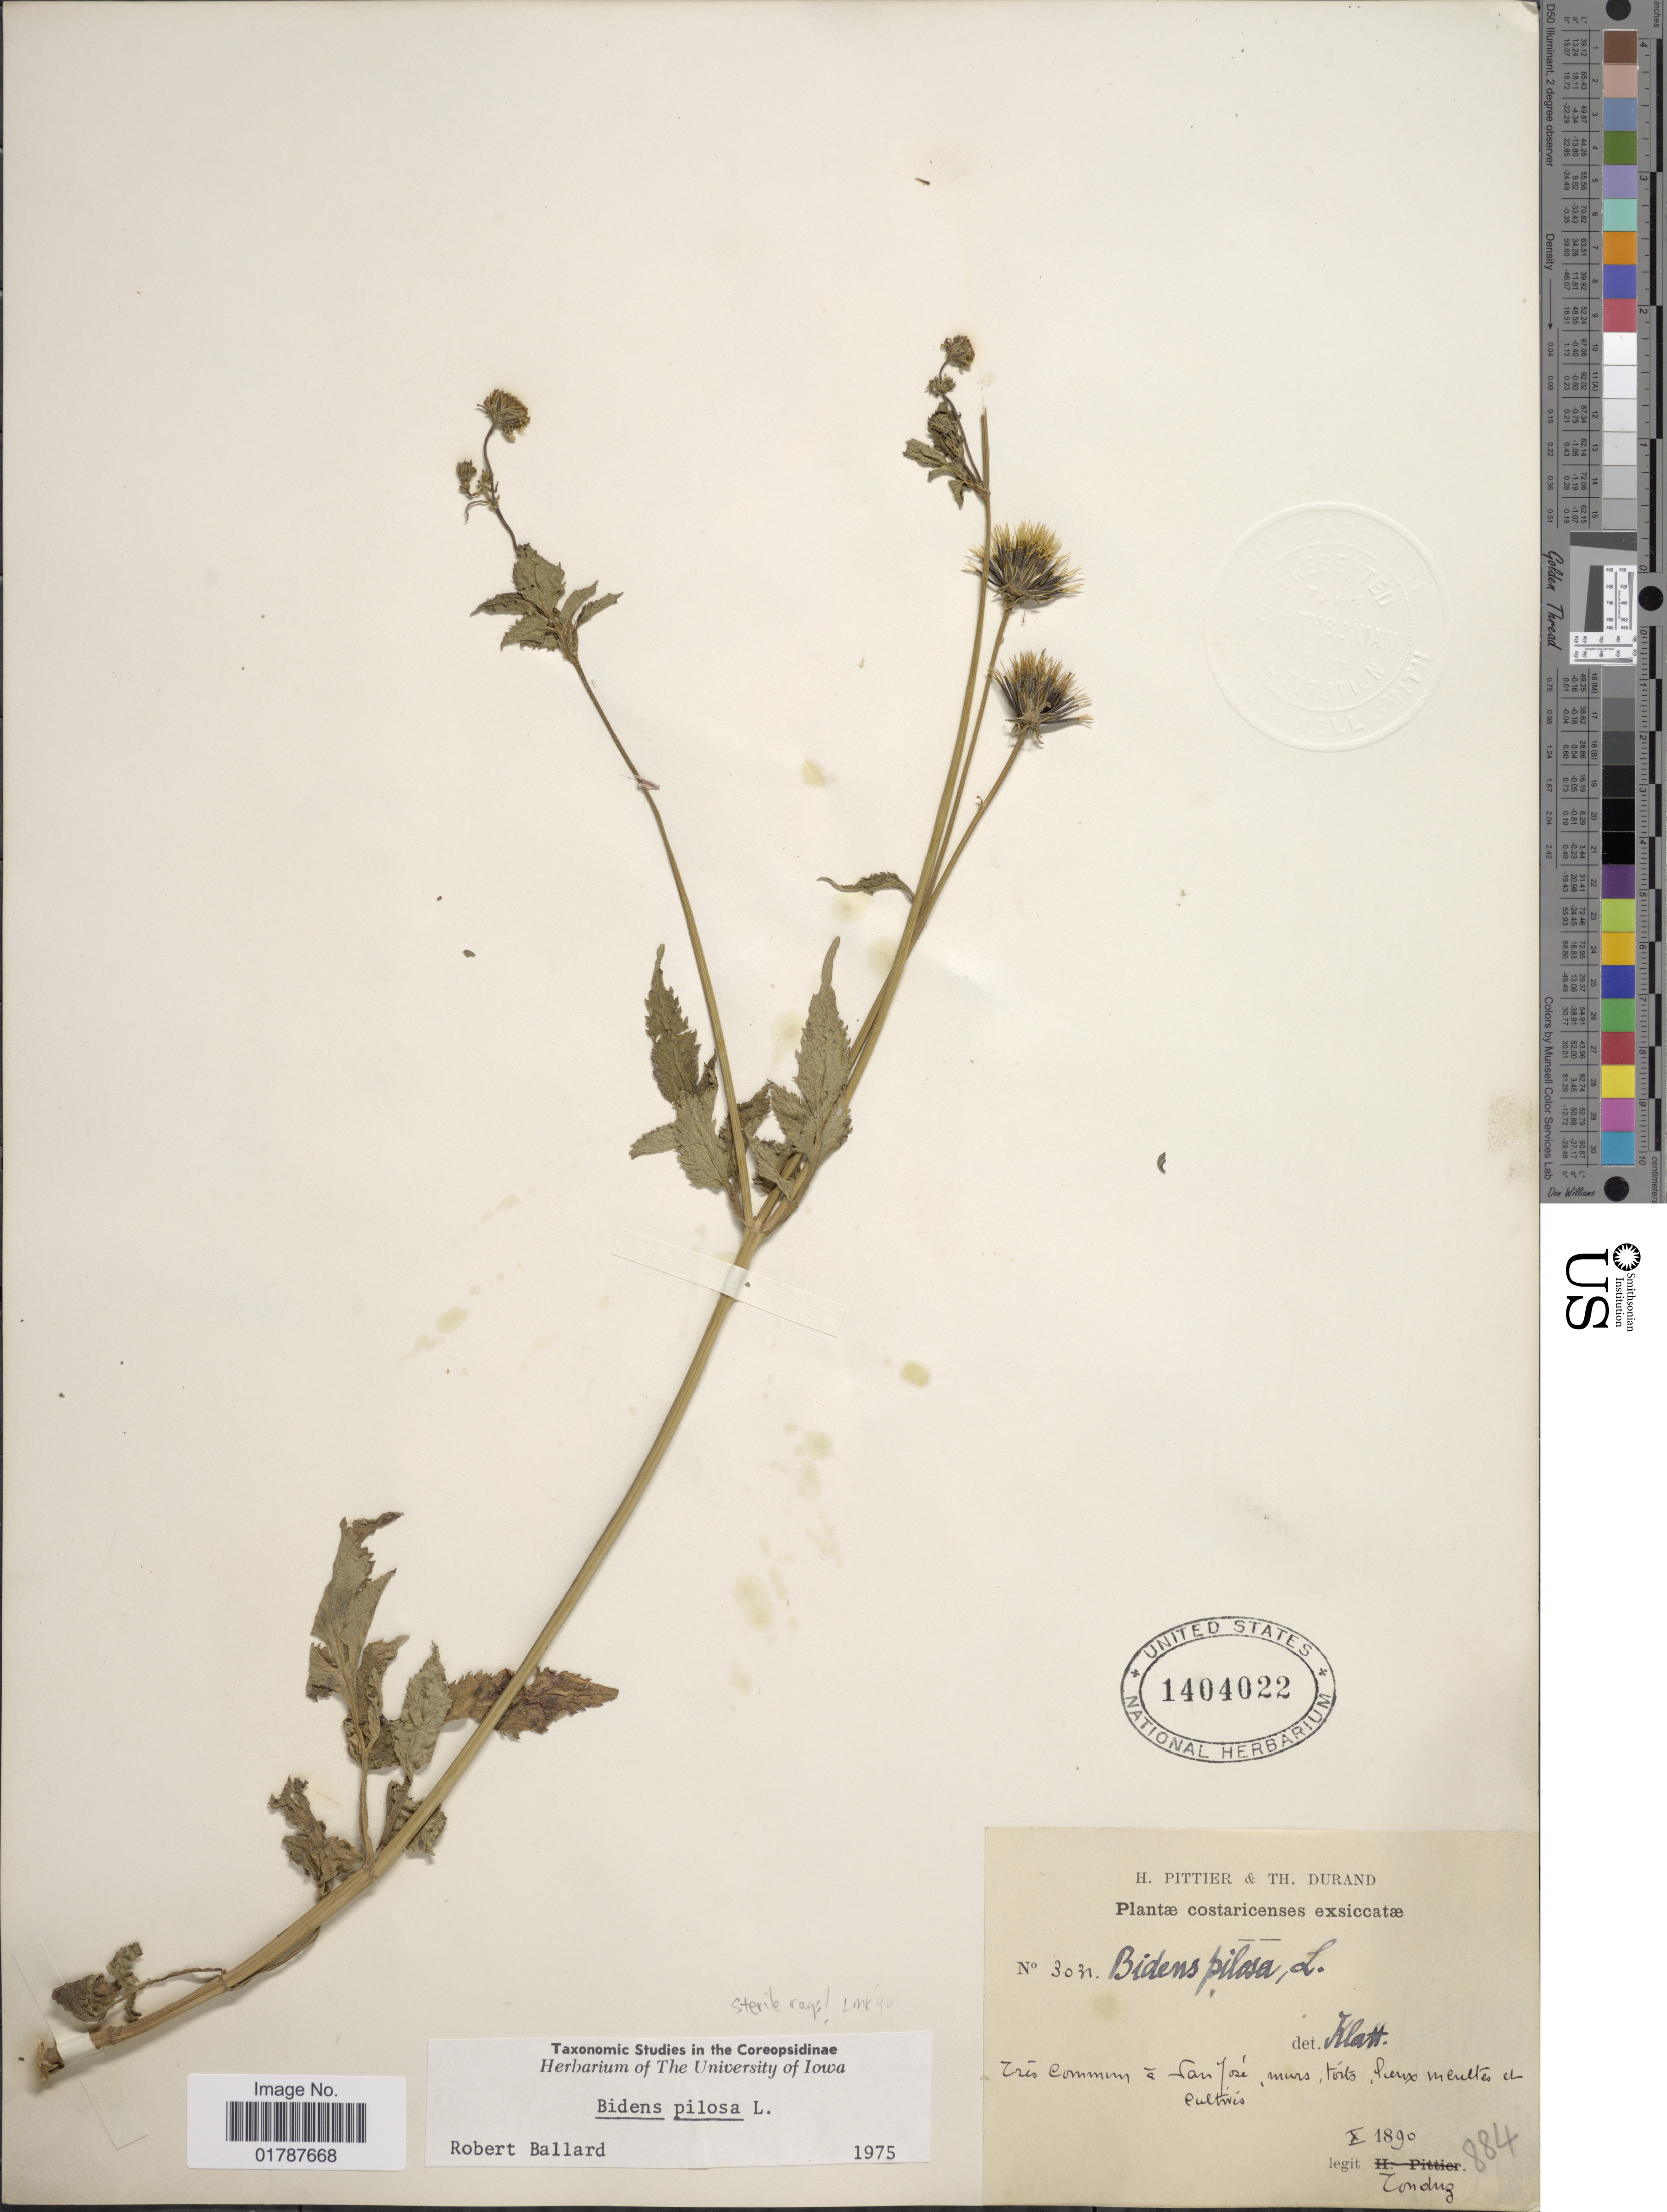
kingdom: Plantae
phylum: Tracheophyta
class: Magnoliopsida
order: Asterales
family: Asteraceae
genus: Bidens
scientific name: Bidens pilosa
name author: L.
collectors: A. Tonduz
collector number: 3031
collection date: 1890-10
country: Costa Rica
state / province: San José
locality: Tres commun a San José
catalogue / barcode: US 1404022